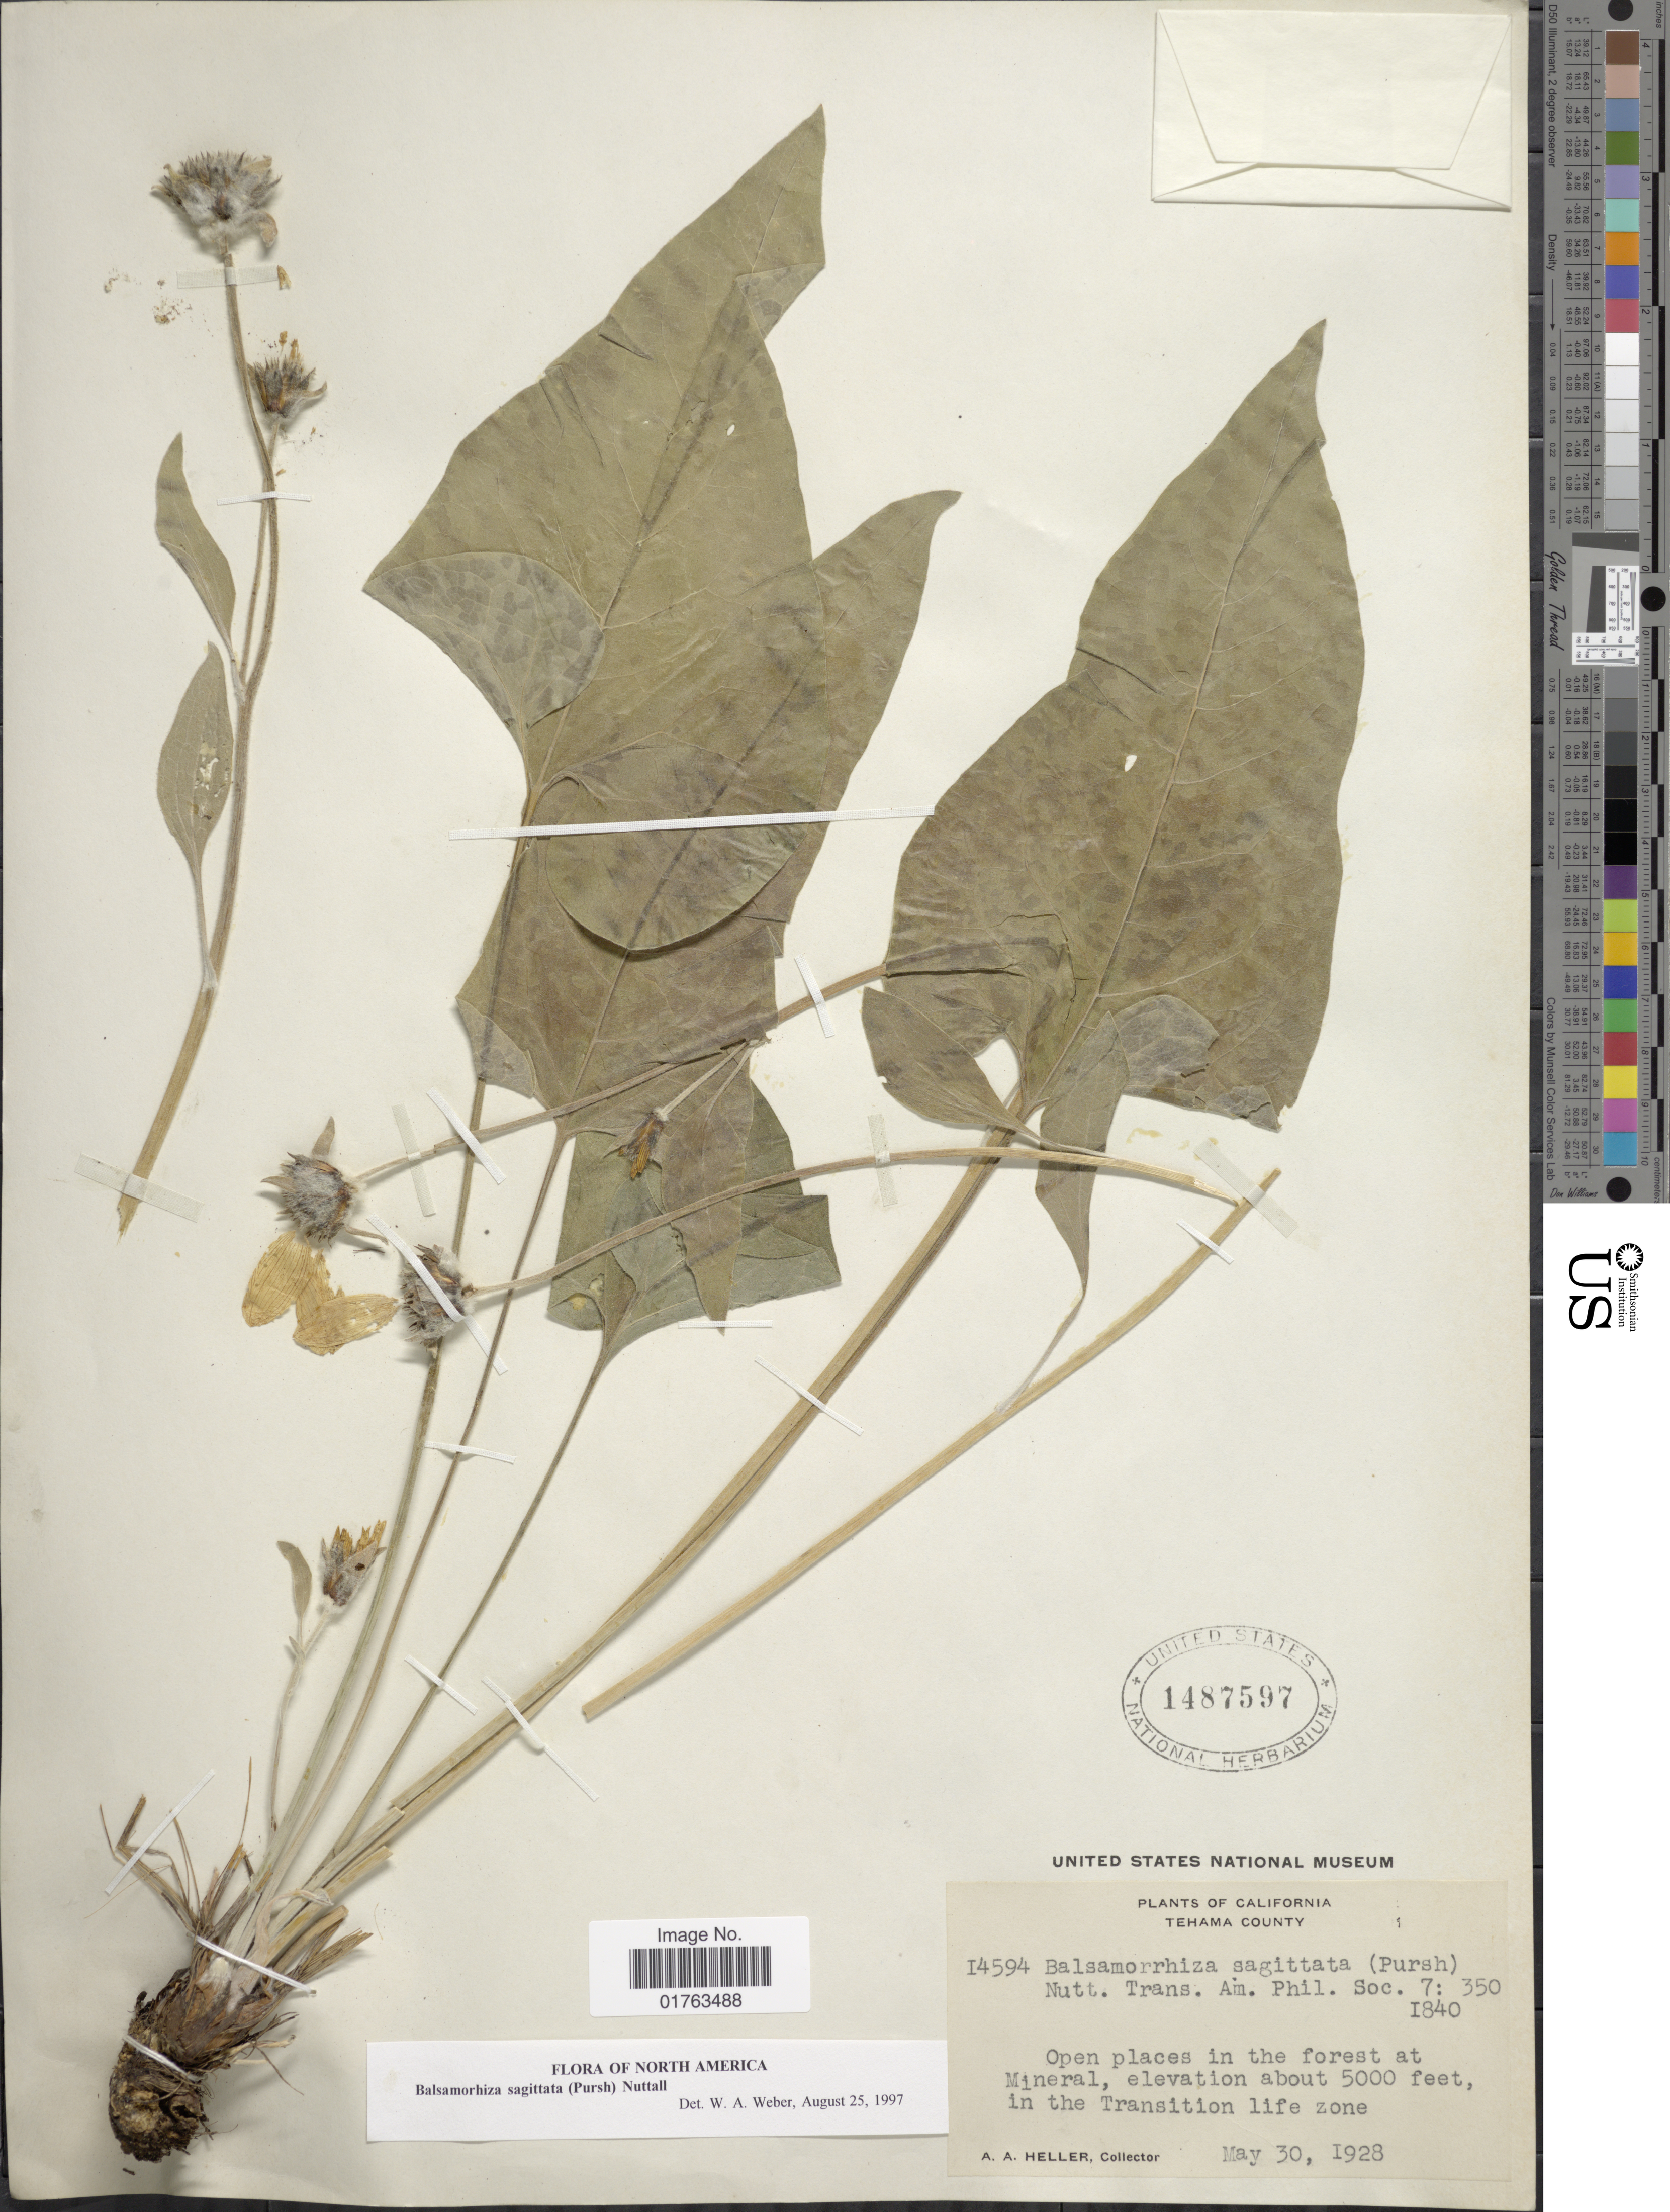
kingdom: Plantae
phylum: Tracheophyta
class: Magnoliopsida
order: Asterales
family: Asteraceae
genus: Balsamorhiza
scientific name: Balsamorhiza sagittata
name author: (Pursh) Nutt.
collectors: A. A. Heller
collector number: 14594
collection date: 1928-05-30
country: United States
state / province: California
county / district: Tehama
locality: Tehama County, Open places in the forest at Mineral, in the Transition life zone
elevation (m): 1524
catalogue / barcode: US 1487597